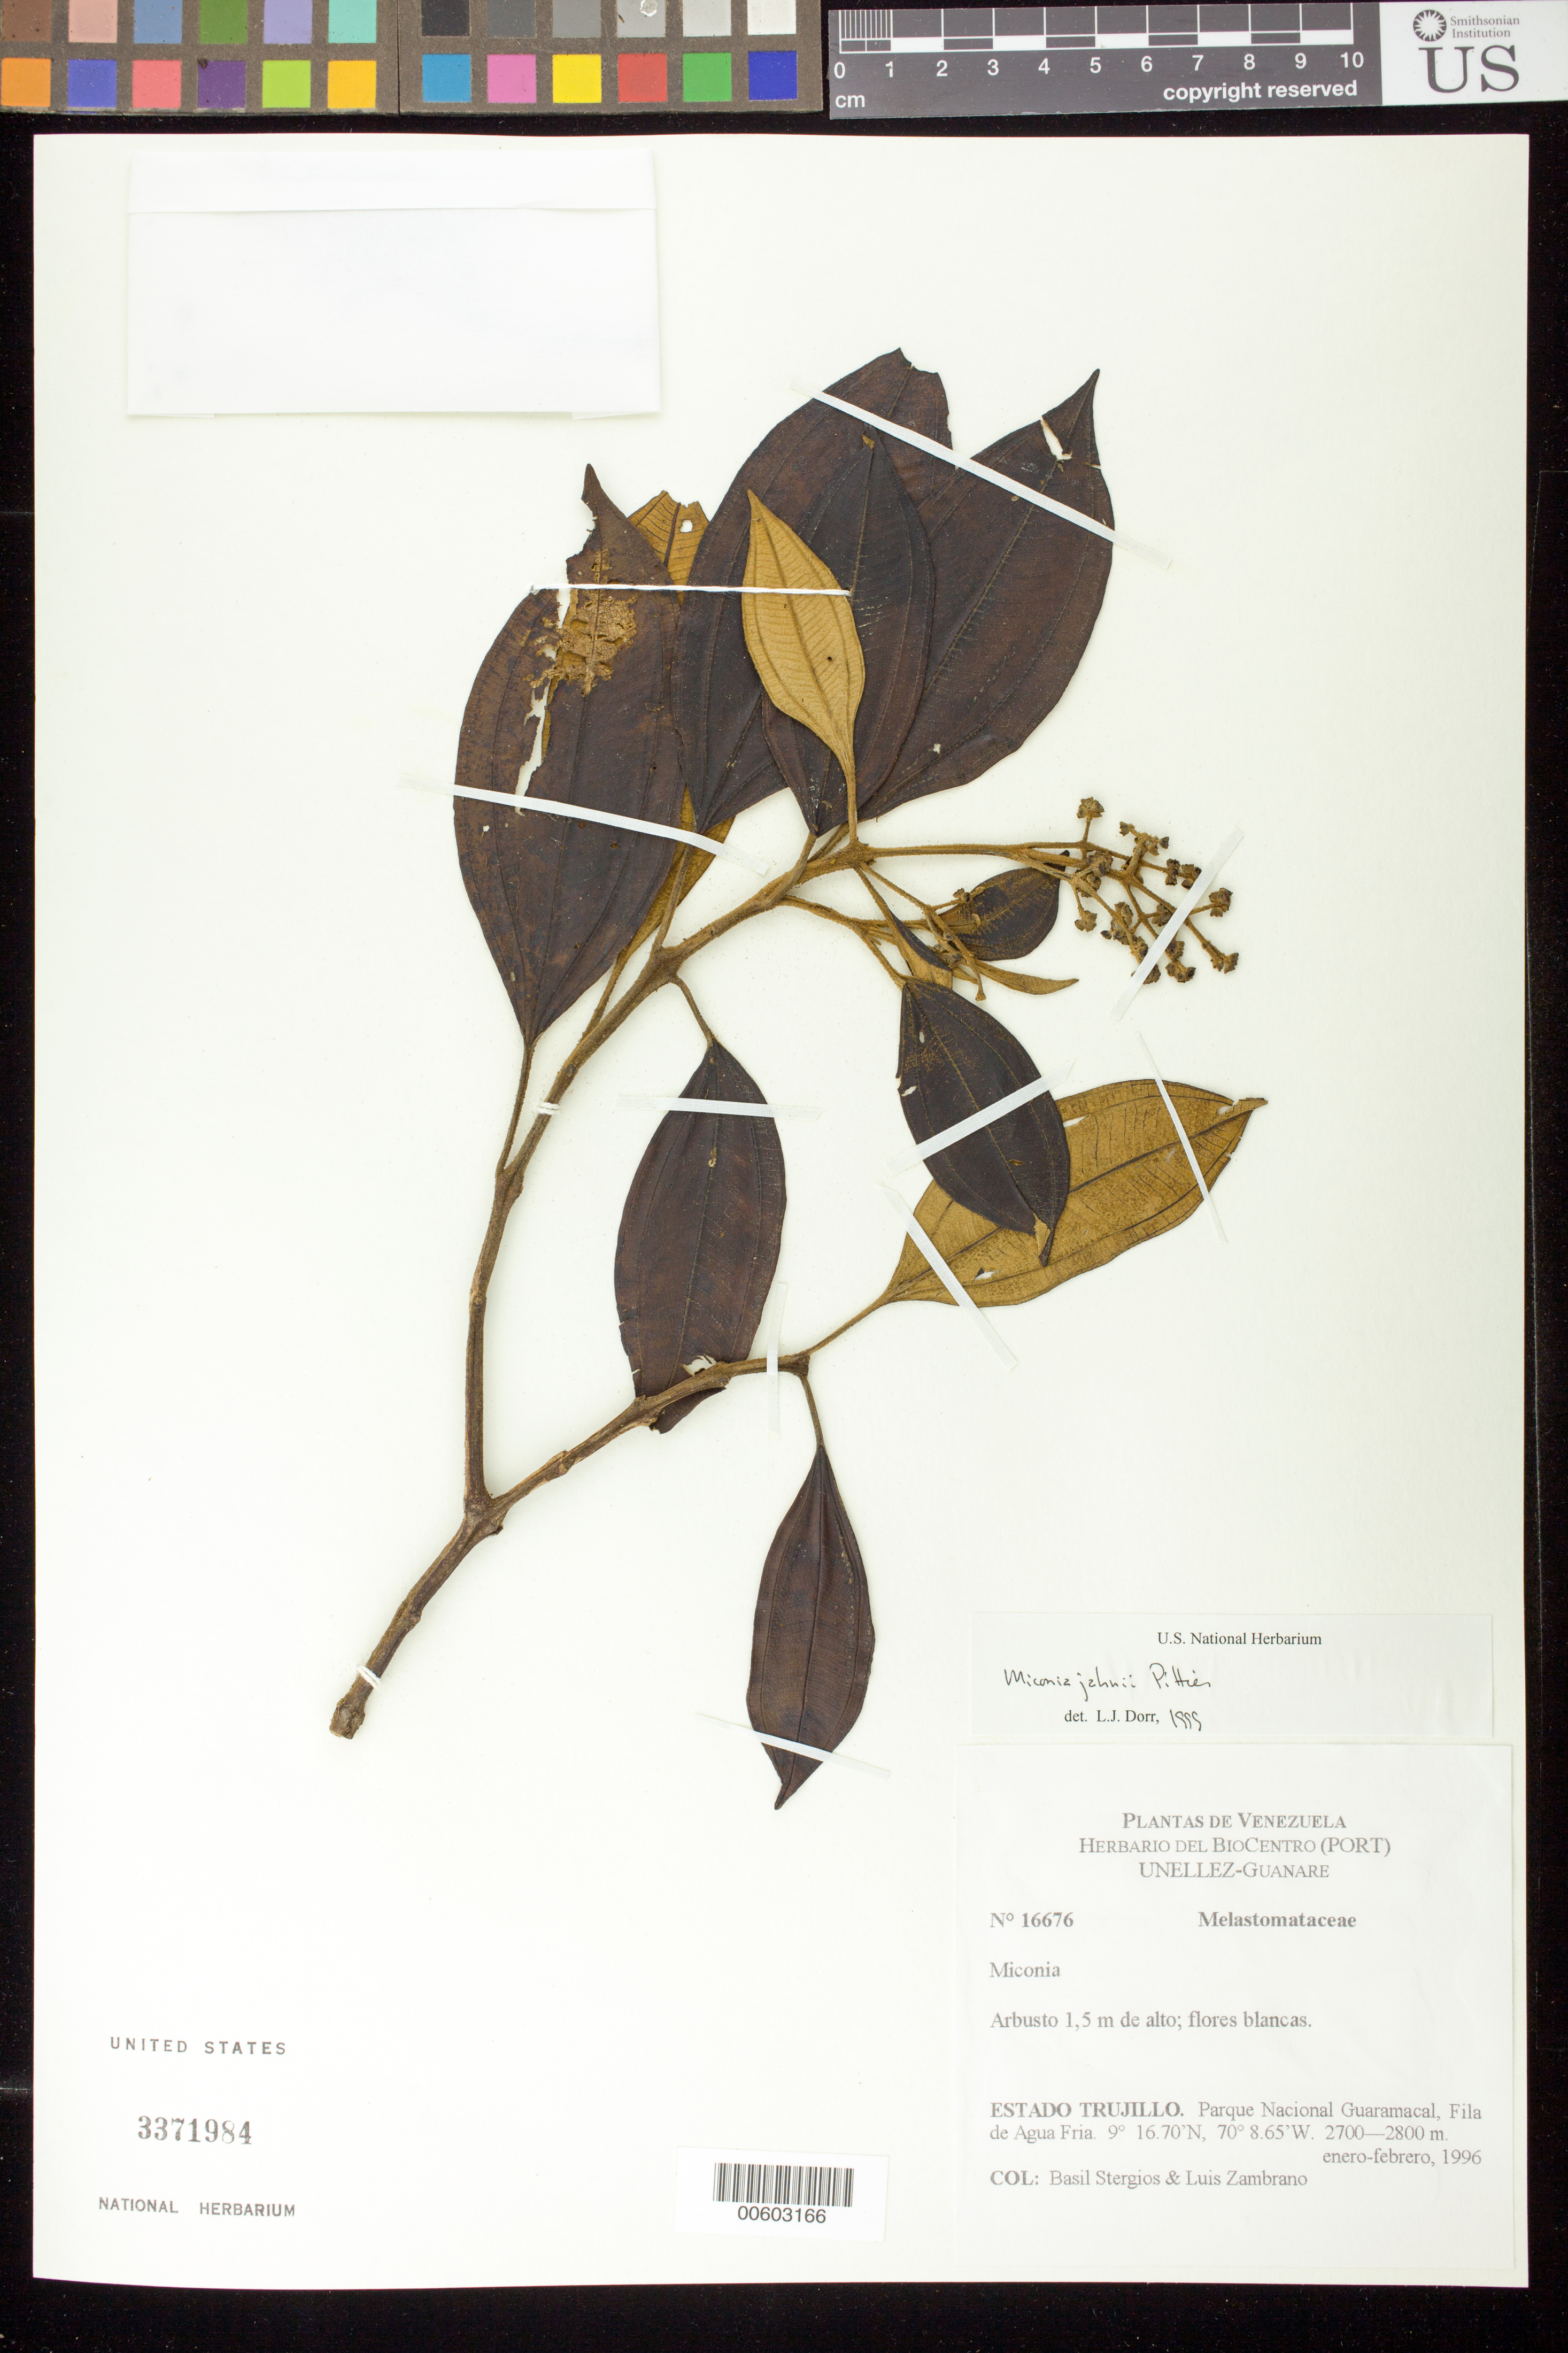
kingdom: Plantae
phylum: Tracheophyta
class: Magnoliopsida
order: Myrtales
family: Melastomataceae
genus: Miconia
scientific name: Miconia jahnii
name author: Pittier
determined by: Dorr, L. J., (BOT), Smithsonian Institution - National Museum of Natural History (UNITED STATES)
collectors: B. G. Stergios & L. Zambrano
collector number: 16676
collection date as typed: Jan 1996 to -- Feb 1996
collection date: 1996-01/1996-02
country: Venezuela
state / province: Trujillo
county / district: Boconó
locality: Parque Nacional Guaramacal, Fila de Agua Fria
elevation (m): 2700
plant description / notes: PORT, US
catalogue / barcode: US 3371984